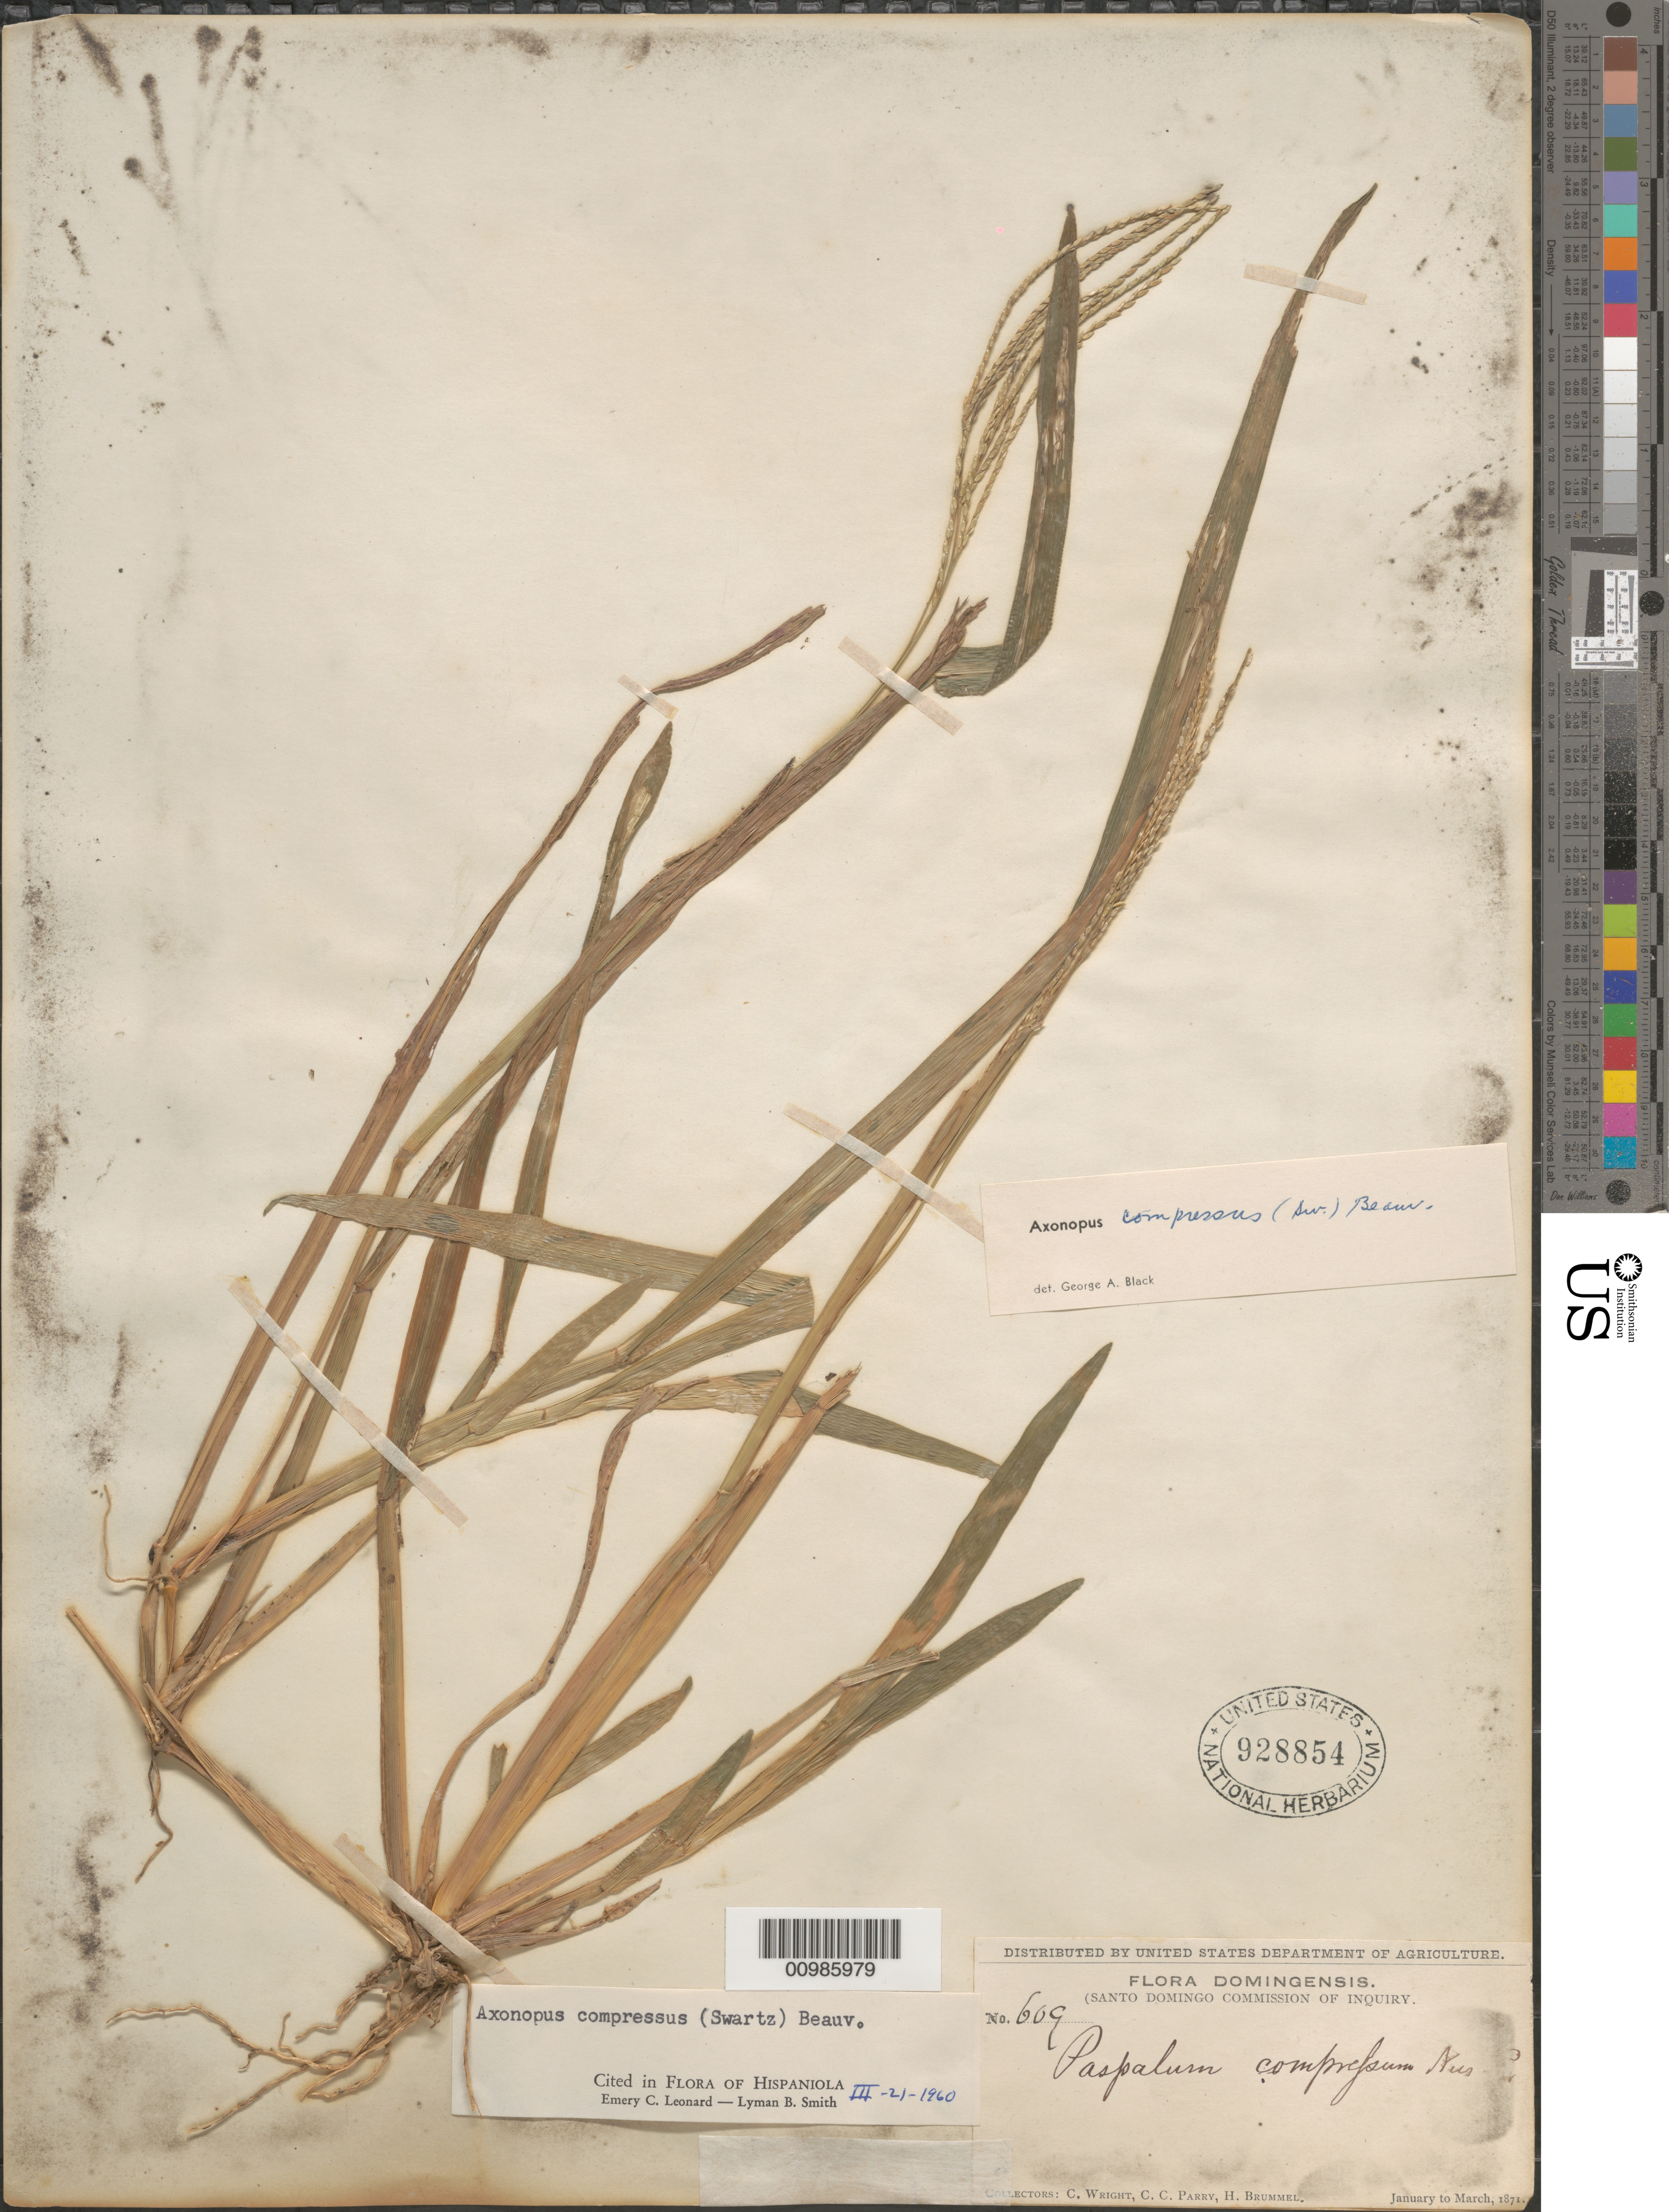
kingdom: Plantae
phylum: Tracheophyta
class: Liliopsida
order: Poales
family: Poaceae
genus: Axonopus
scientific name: Axonopus compressus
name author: (Sw.) P. Beauv.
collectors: C. Wright, C. C. Parry & H. Brummel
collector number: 609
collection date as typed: Jan 1871 to -- Mar 1871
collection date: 1871-01/1871-03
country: Dominican Republic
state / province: Distrito Nacional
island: Hispaniola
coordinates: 0 N, 0 E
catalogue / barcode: US 928854